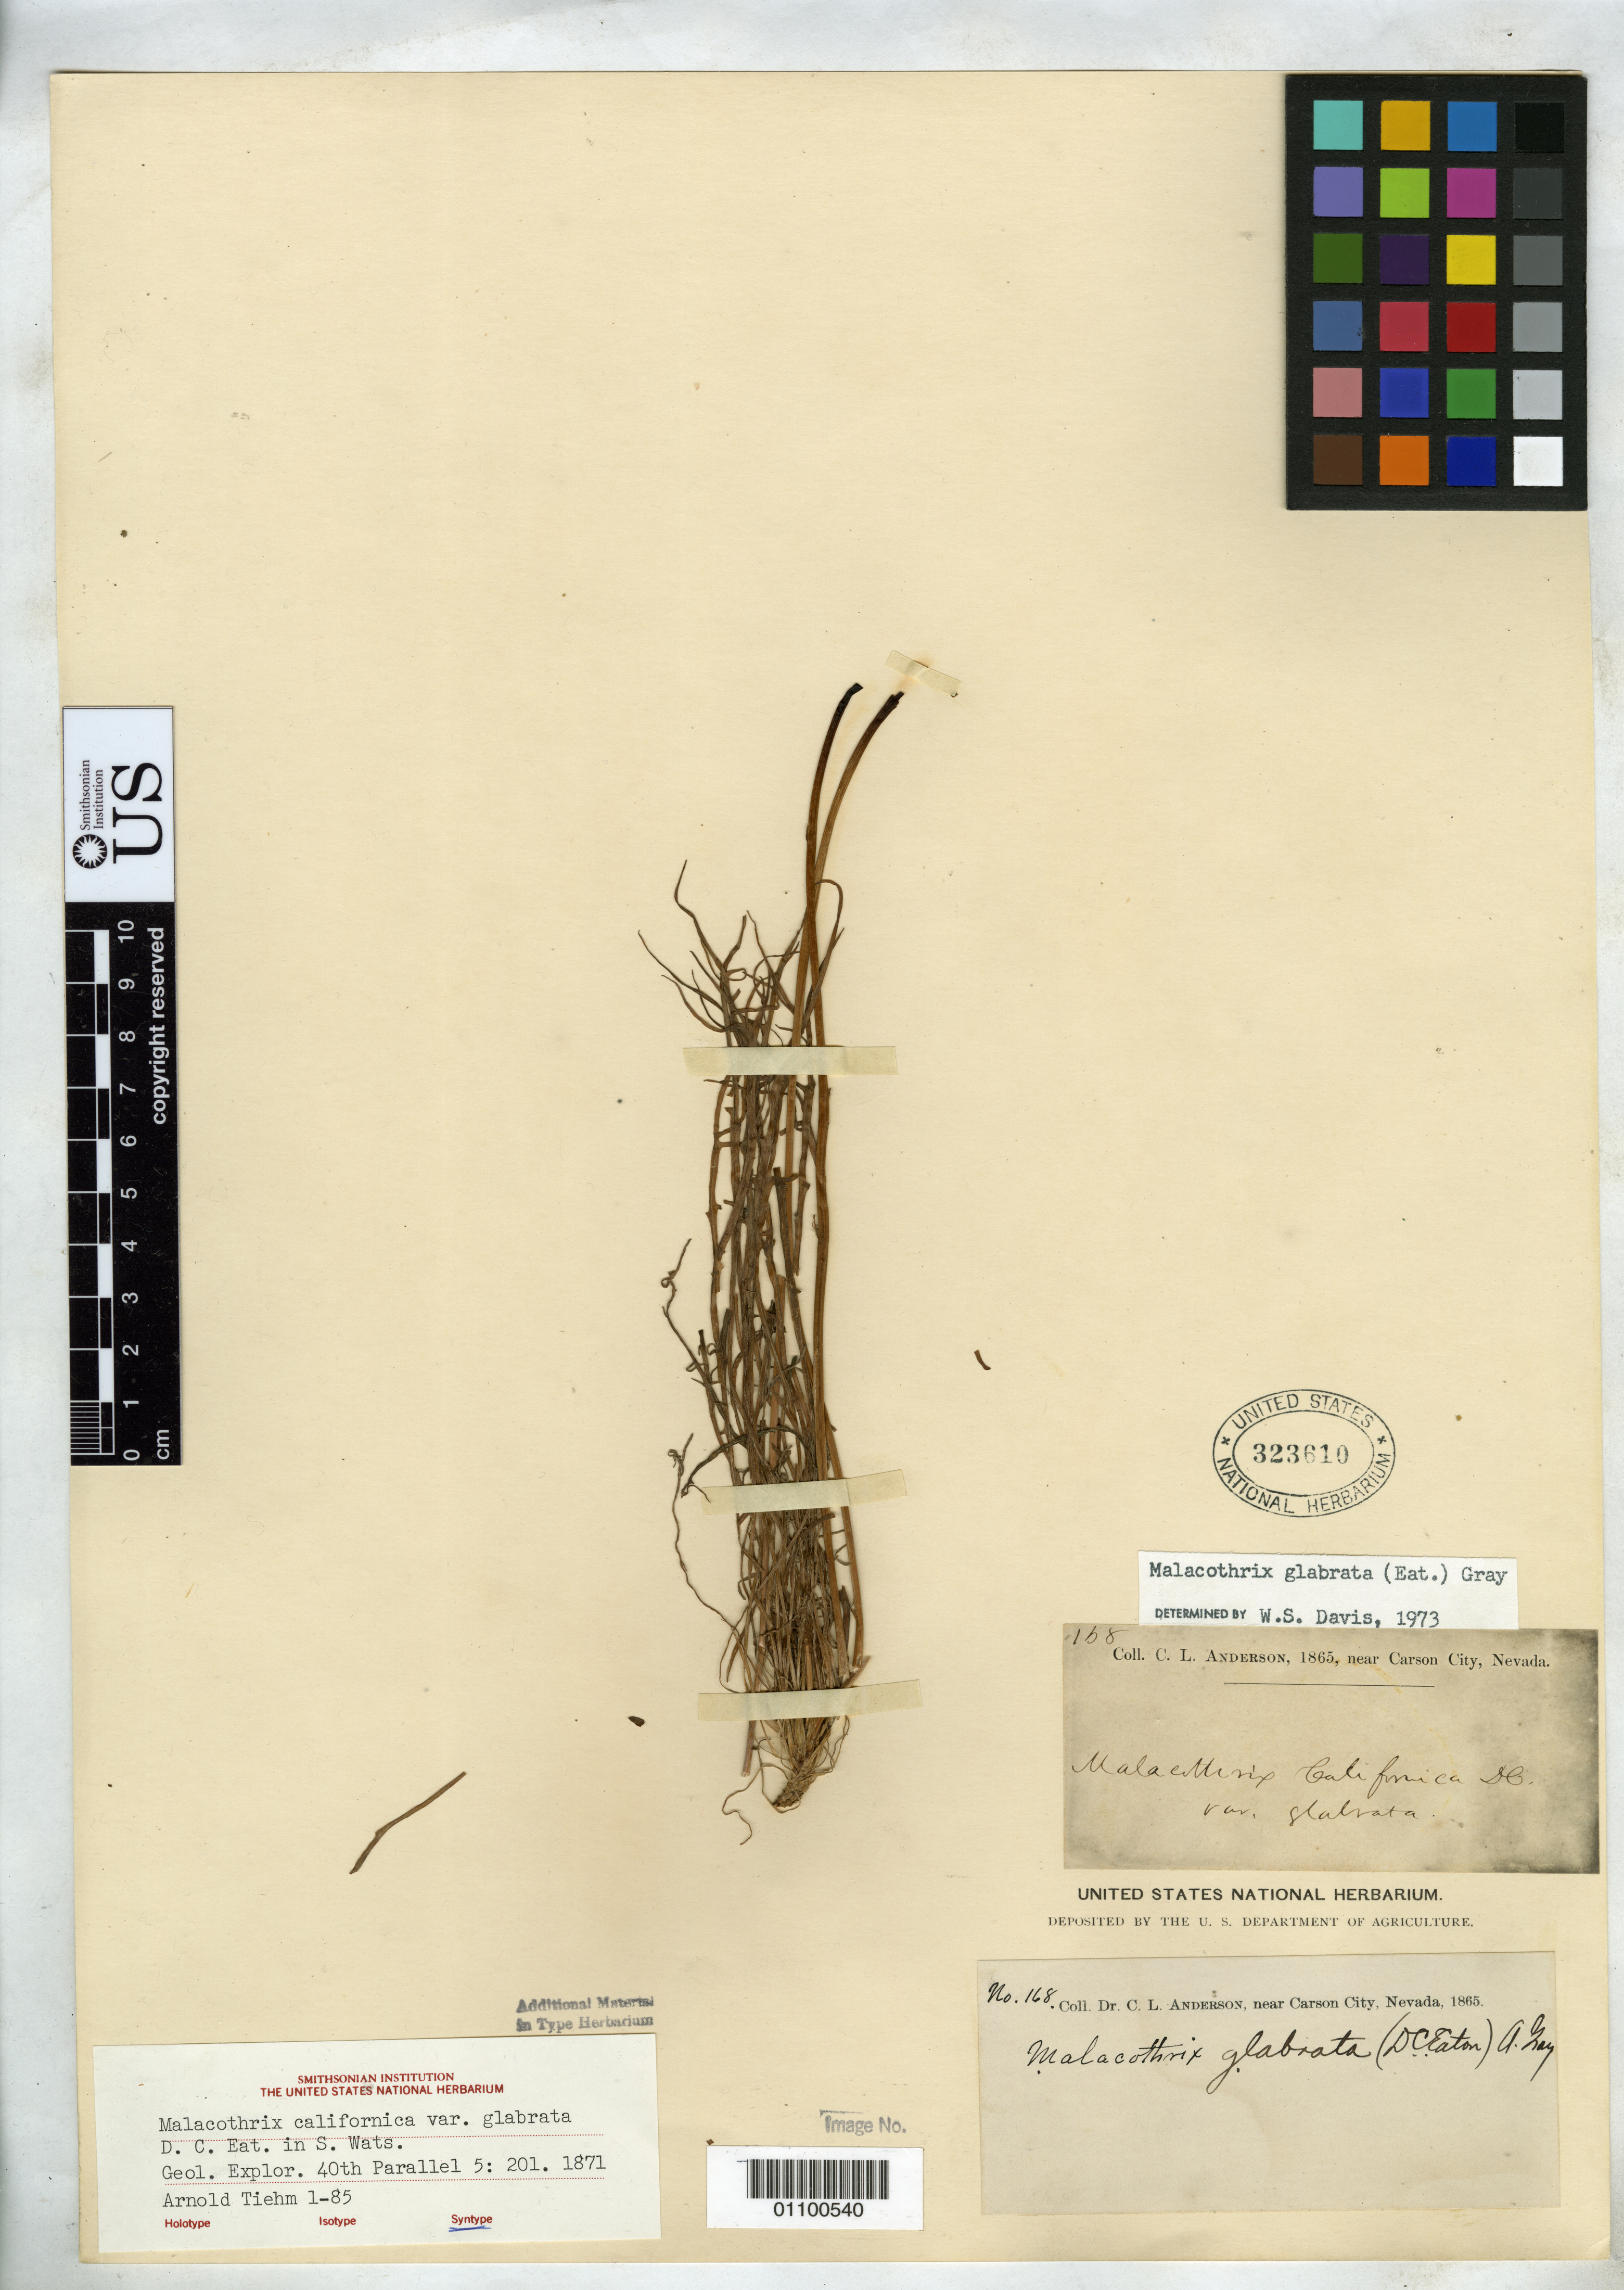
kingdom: Plantae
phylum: Tracheophyta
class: Magnoliopsida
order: Asterales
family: Asteraceae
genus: Malacothrix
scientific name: Malacothrix californica var. glabrata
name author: A. Gray ex D.C. Eaton in C. King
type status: Syntype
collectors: C. L. Anderson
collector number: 168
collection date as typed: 1865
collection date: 1865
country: United States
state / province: Nevada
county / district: Ormsby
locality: Carson City.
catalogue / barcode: US 323610